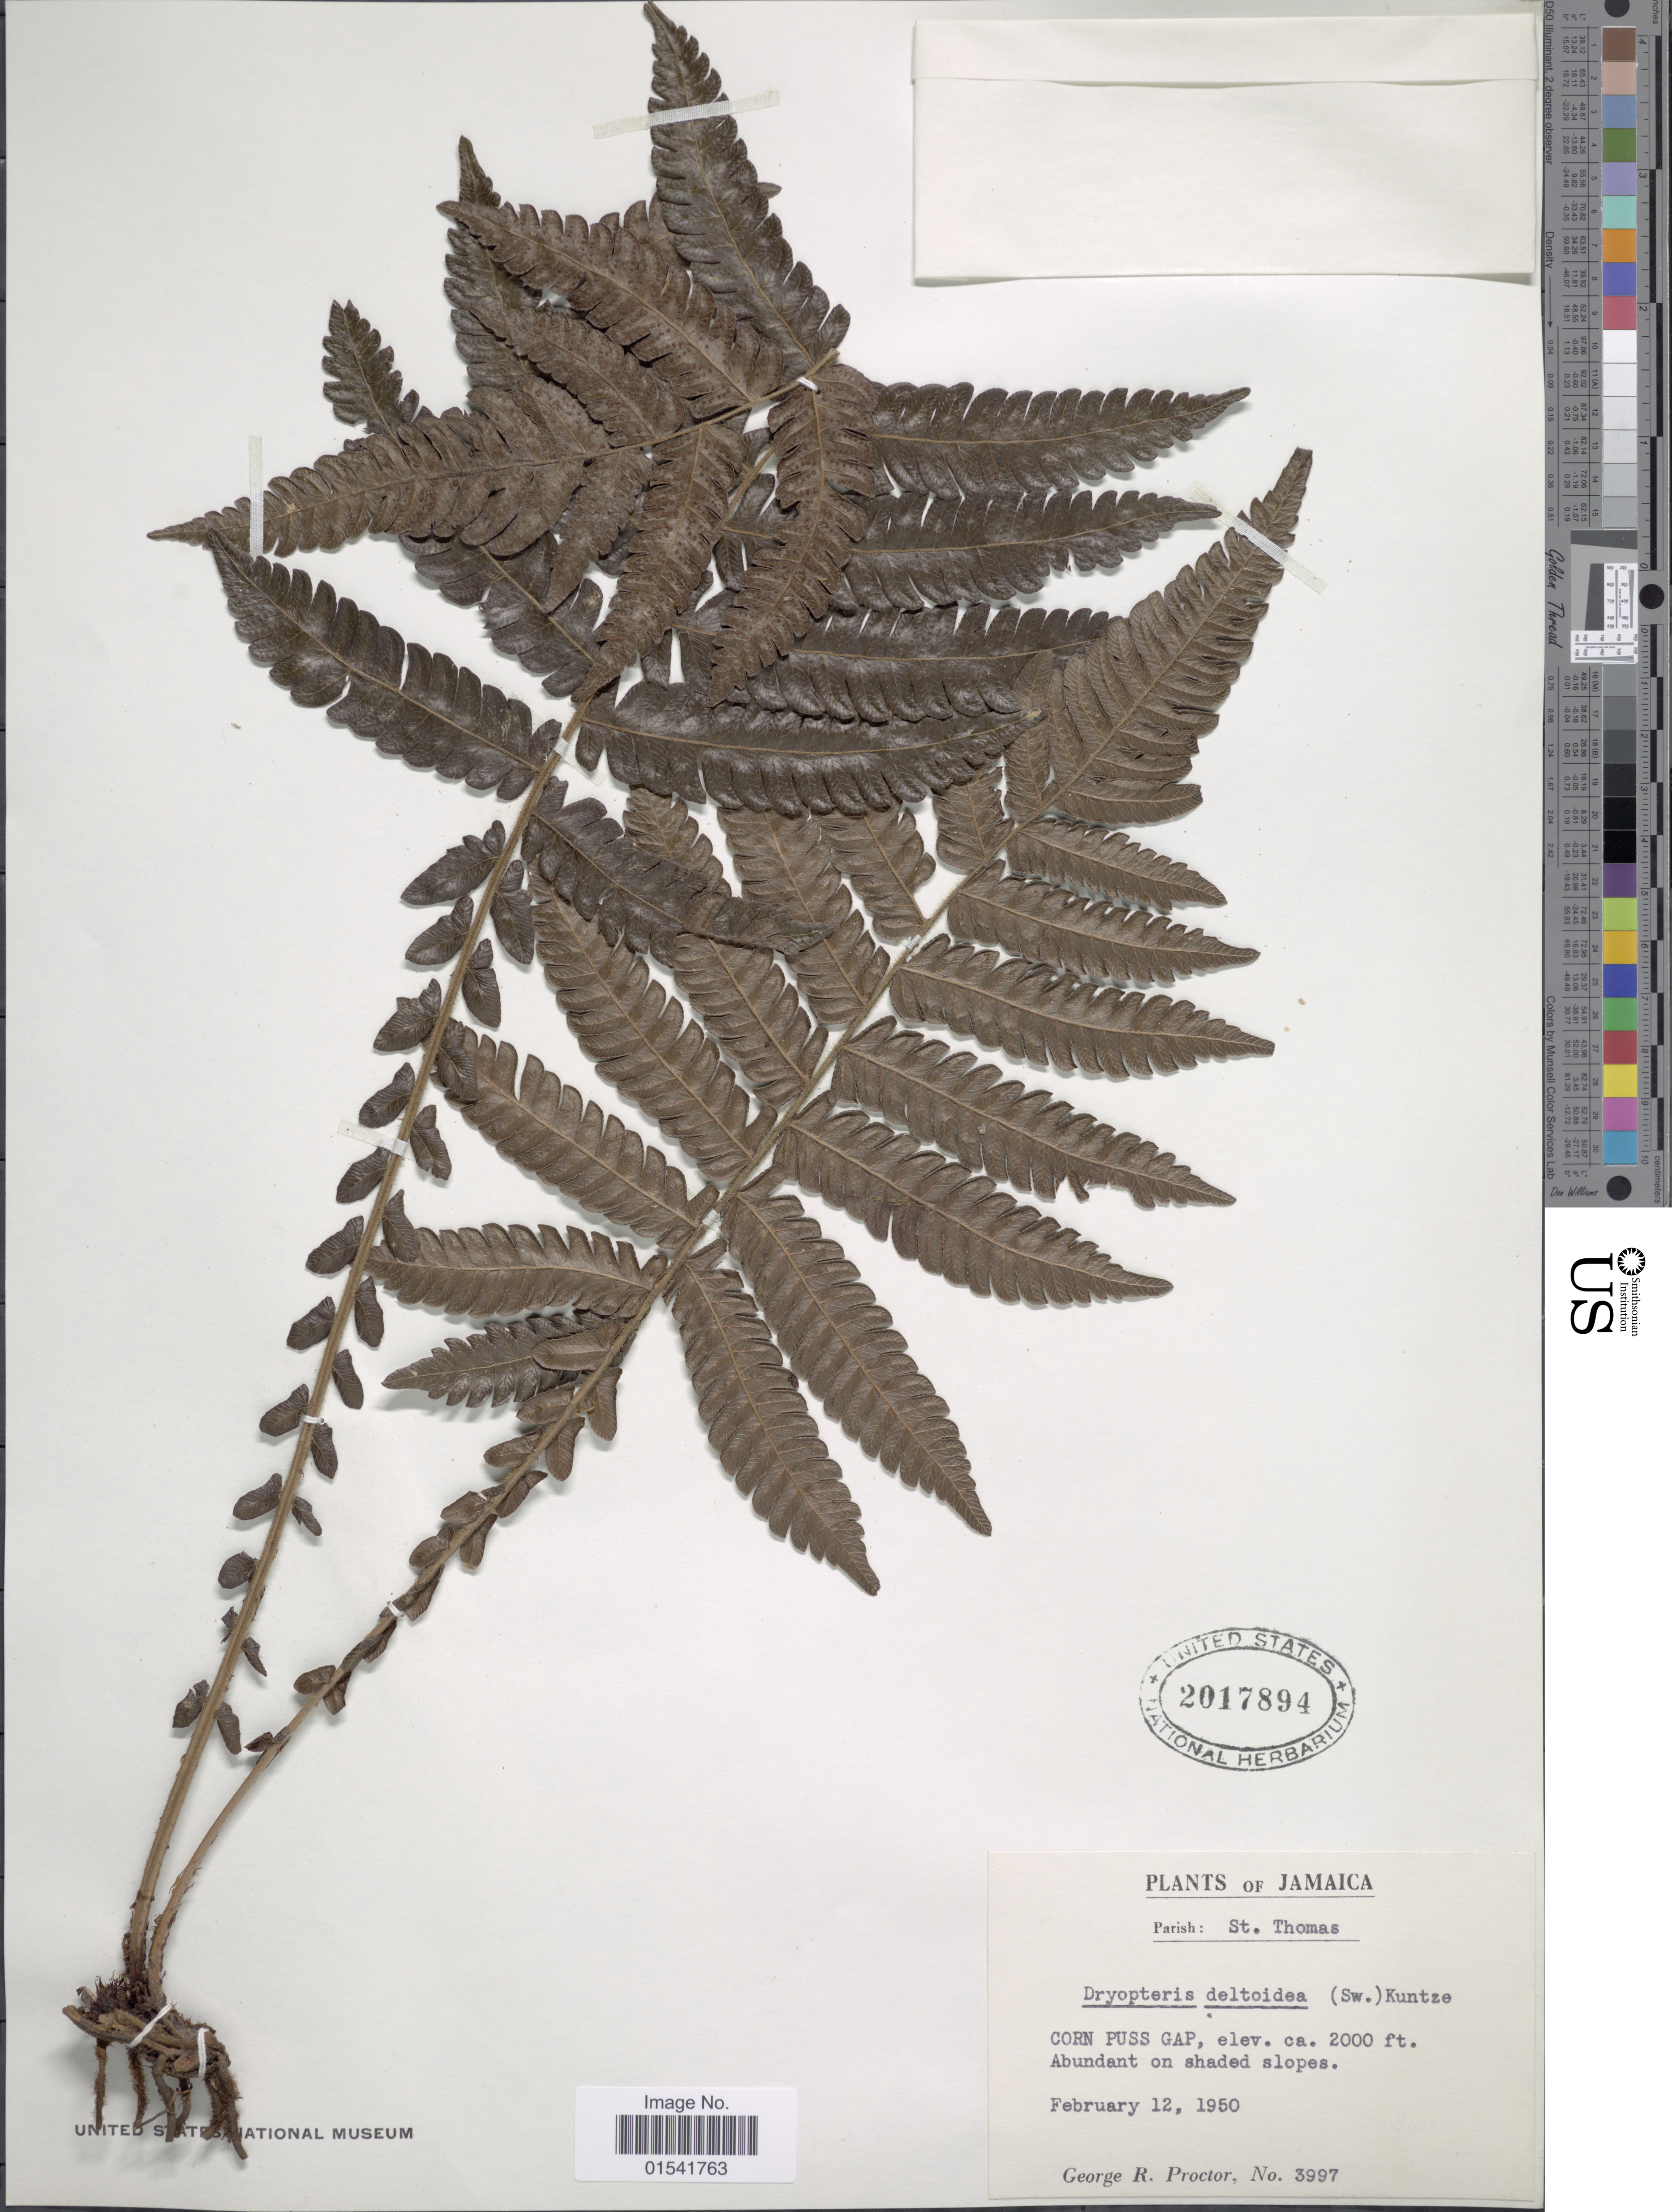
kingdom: Plantae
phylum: Tracheophyta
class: Polypodiopsida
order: Polypodiales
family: Thelypteridaceae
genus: Steiropteris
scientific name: Steiropteris deltoidea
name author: (Sw.) Pic. Serm.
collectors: G. R. Proctor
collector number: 3997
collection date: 1950-02-12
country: Jamaica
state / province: Saint Thomas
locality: Parish: St. Thomas, Corn Puss Gap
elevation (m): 610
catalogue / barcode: US 2017894